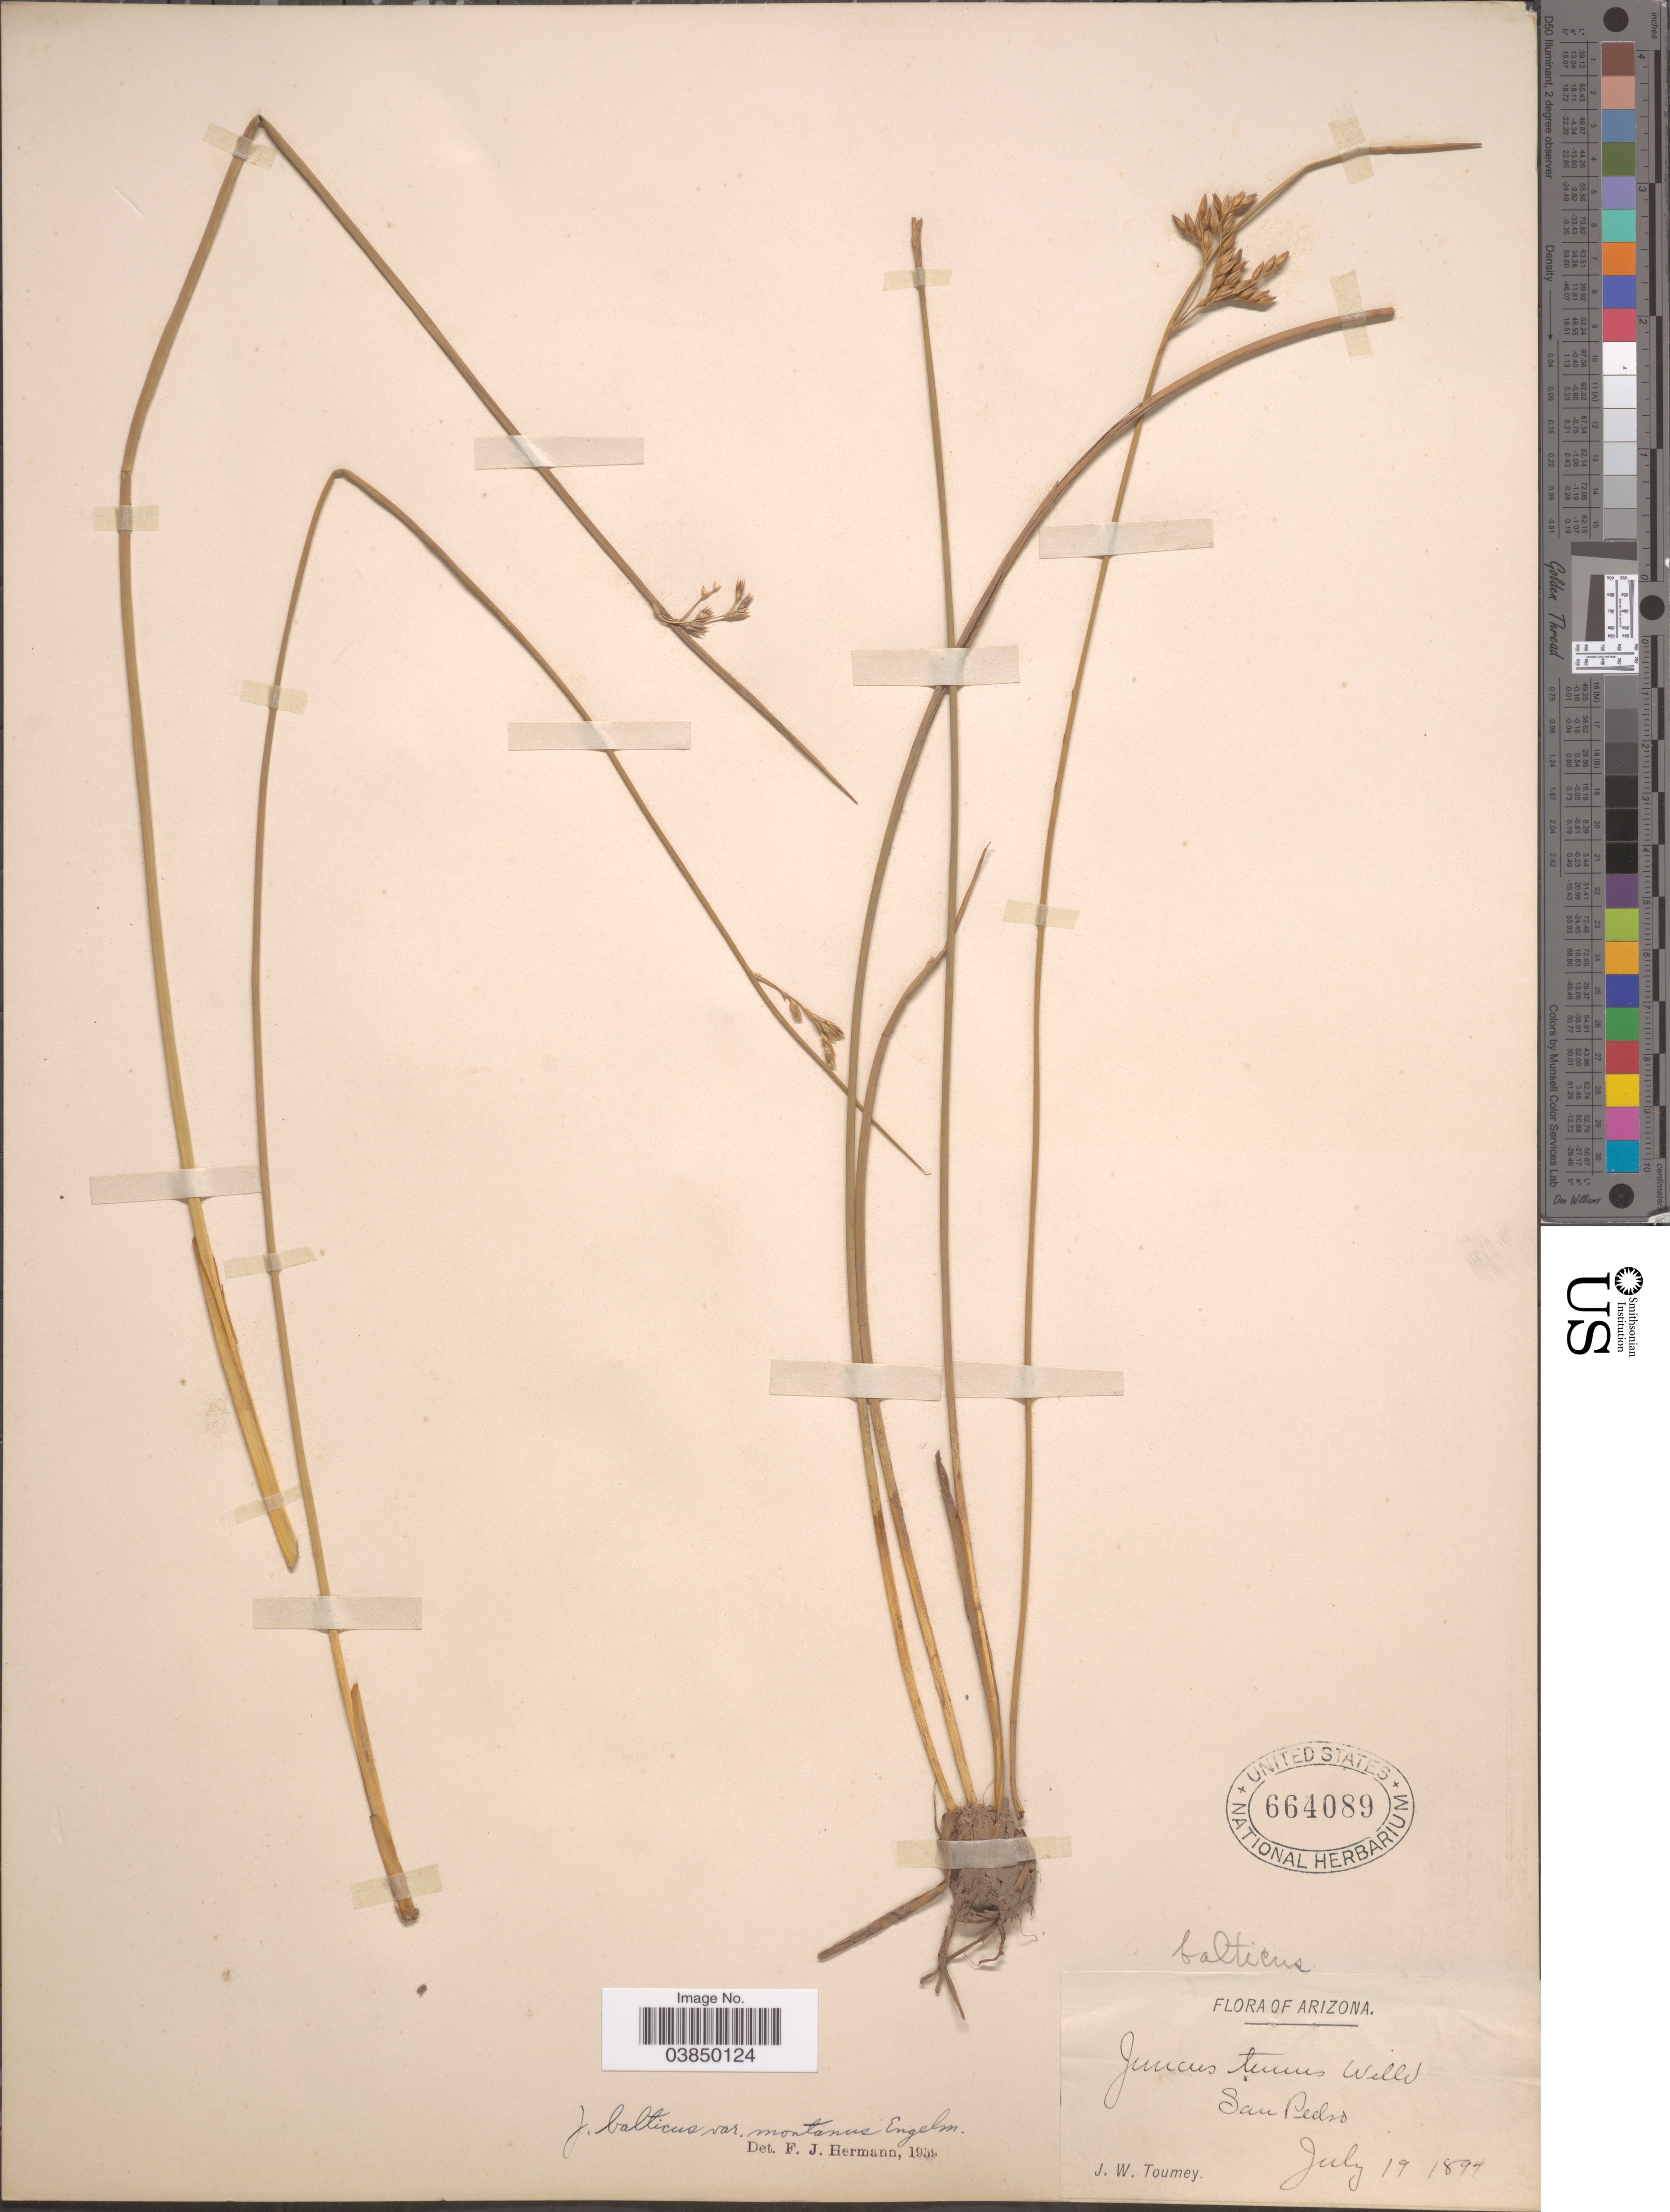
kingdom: Plantae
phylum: Tracheophyta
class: Liliopsida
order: Poales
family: Juncaceae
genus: Juncus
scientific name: Juncus balticus var. montanus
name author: Engelm.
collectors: J. W. Toumey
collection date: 1894-07-19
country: United States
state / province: Arizona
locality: San Pedro.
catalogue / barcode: US 664089